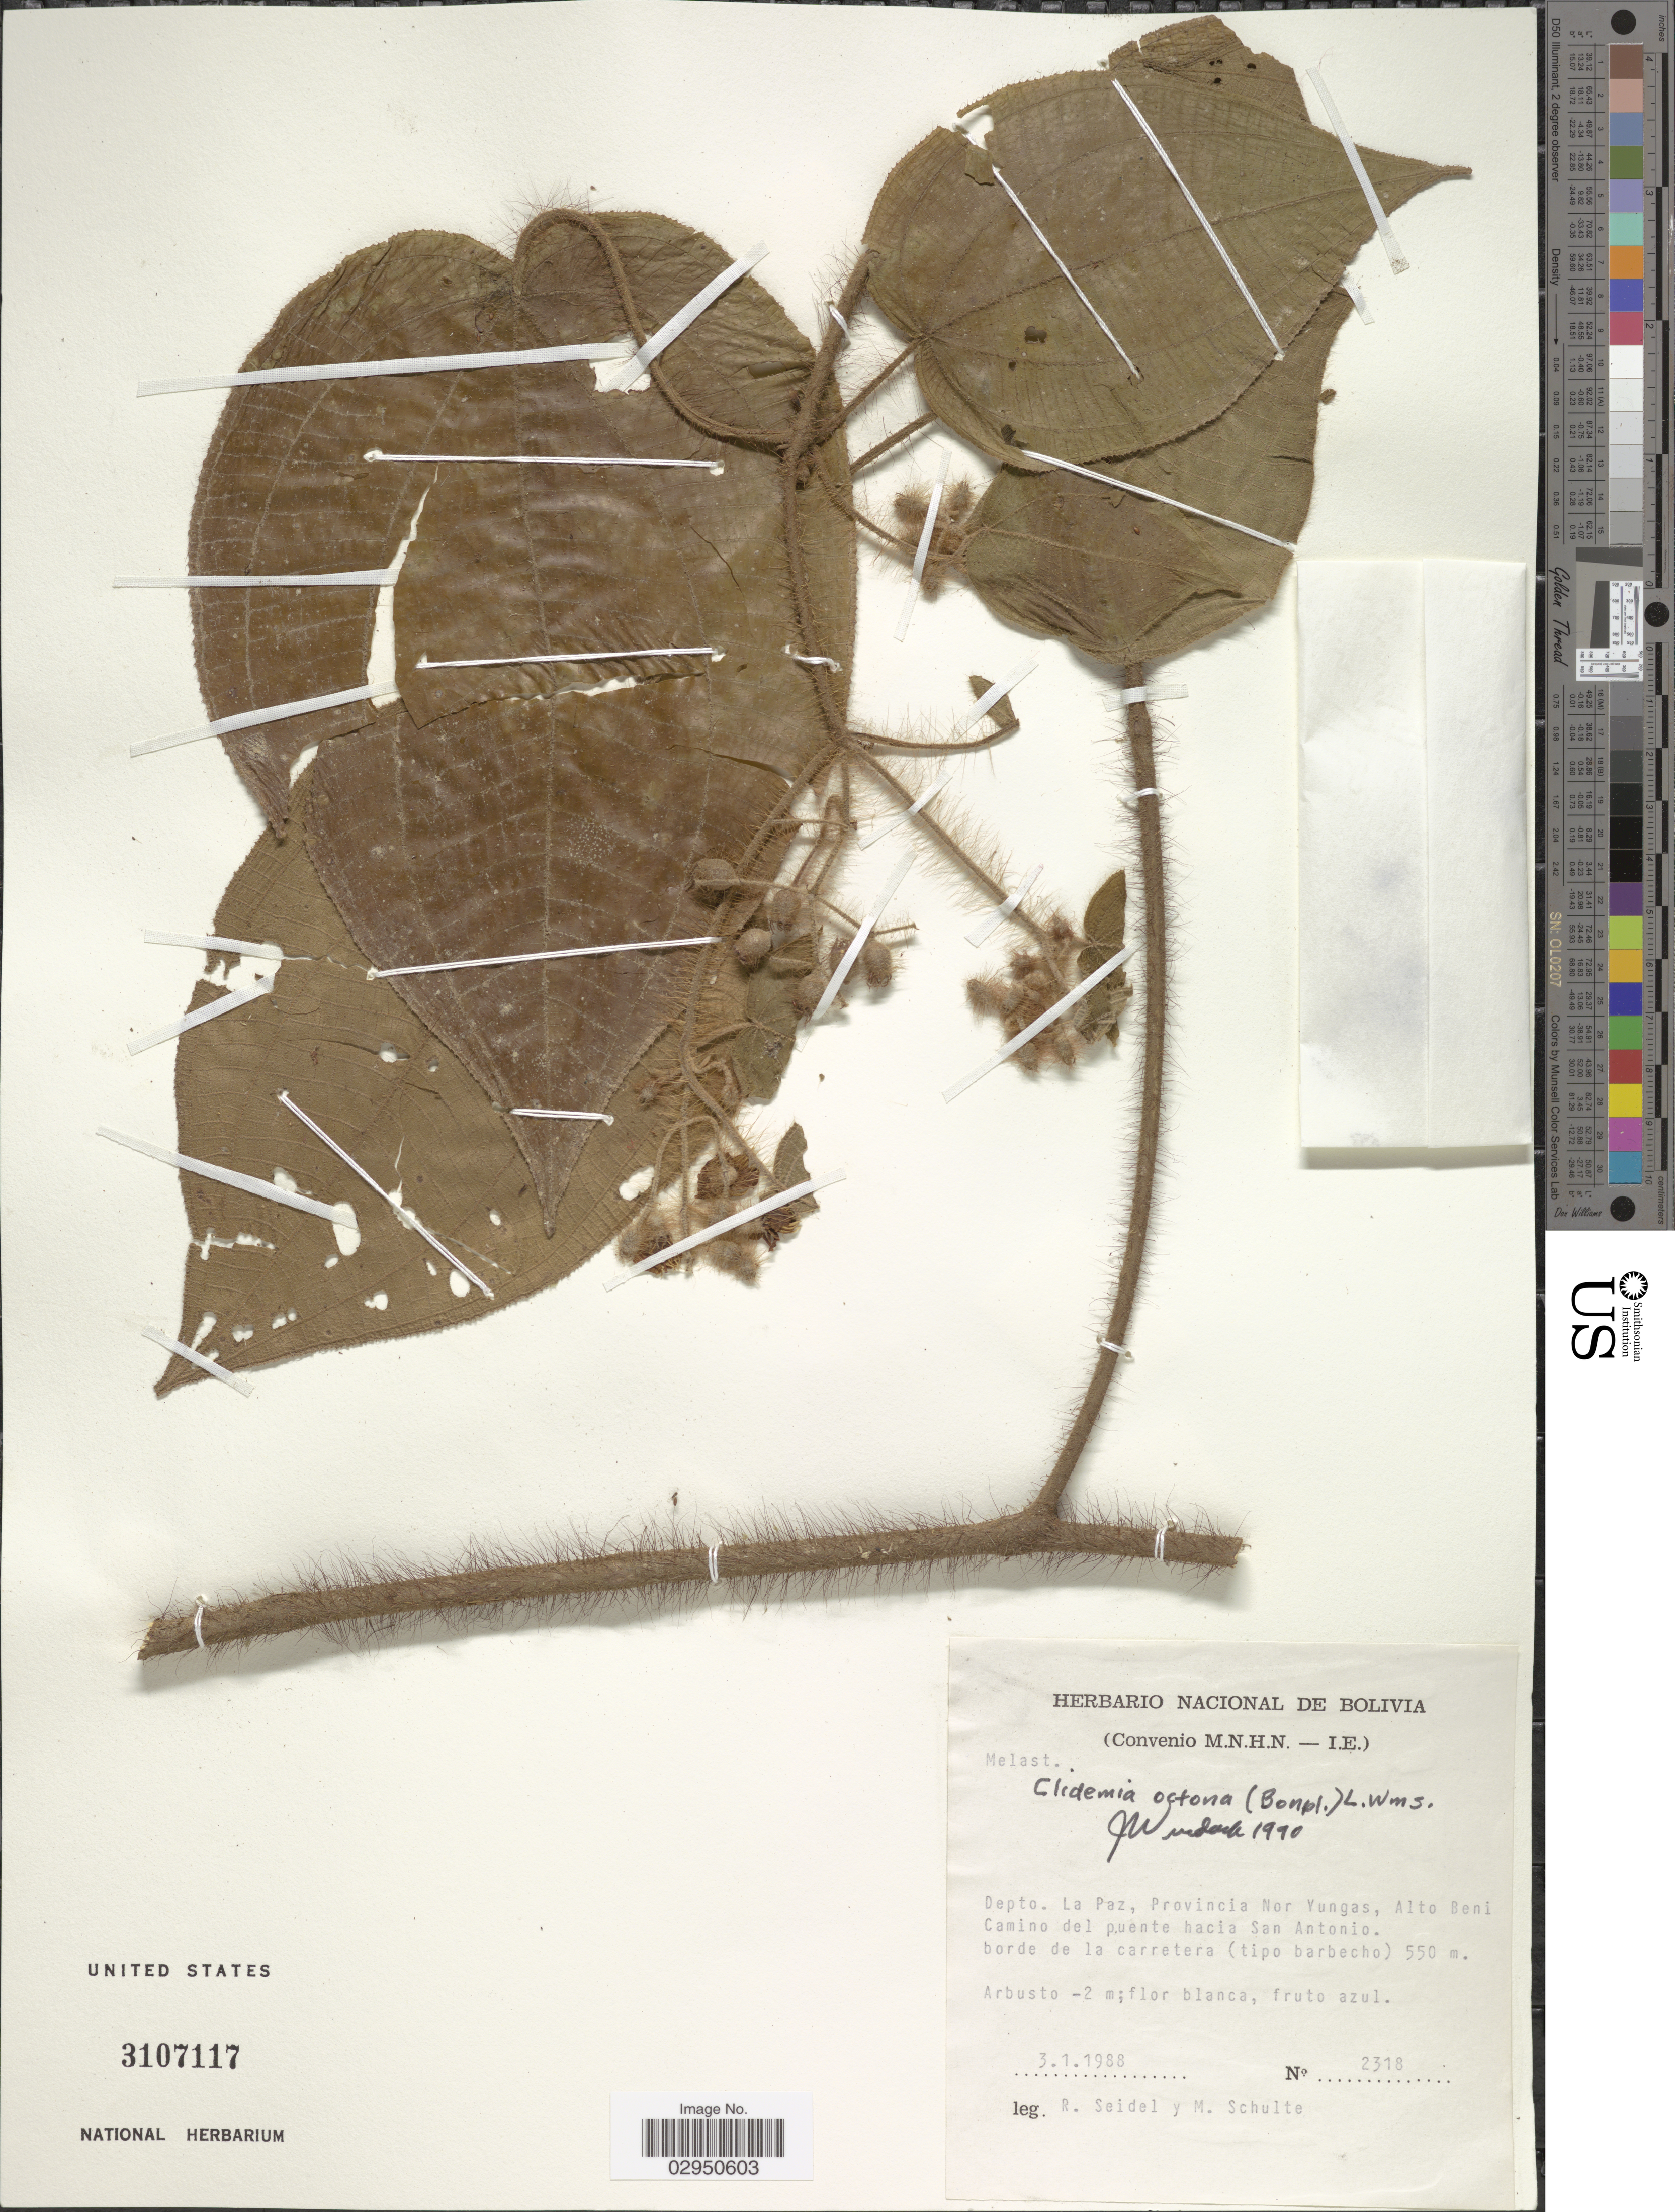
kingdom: Plantae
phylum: Tracheophyta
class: Magnoliopsida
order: Myrtales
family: Melastomataceae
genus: Clidemia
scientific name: Clidemia octona subsp. octona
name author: (Bonpl.) L.O. Williams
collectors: R. Seidel & M. Schulte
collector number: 2318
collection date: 1988-01-03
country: Bolivia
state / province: La Paz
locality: Depto. La Paz, Provincia Nor Yungas, Alto Beni Camino del puente hacia San Antonio.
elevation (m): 550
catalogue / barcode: US 3107117